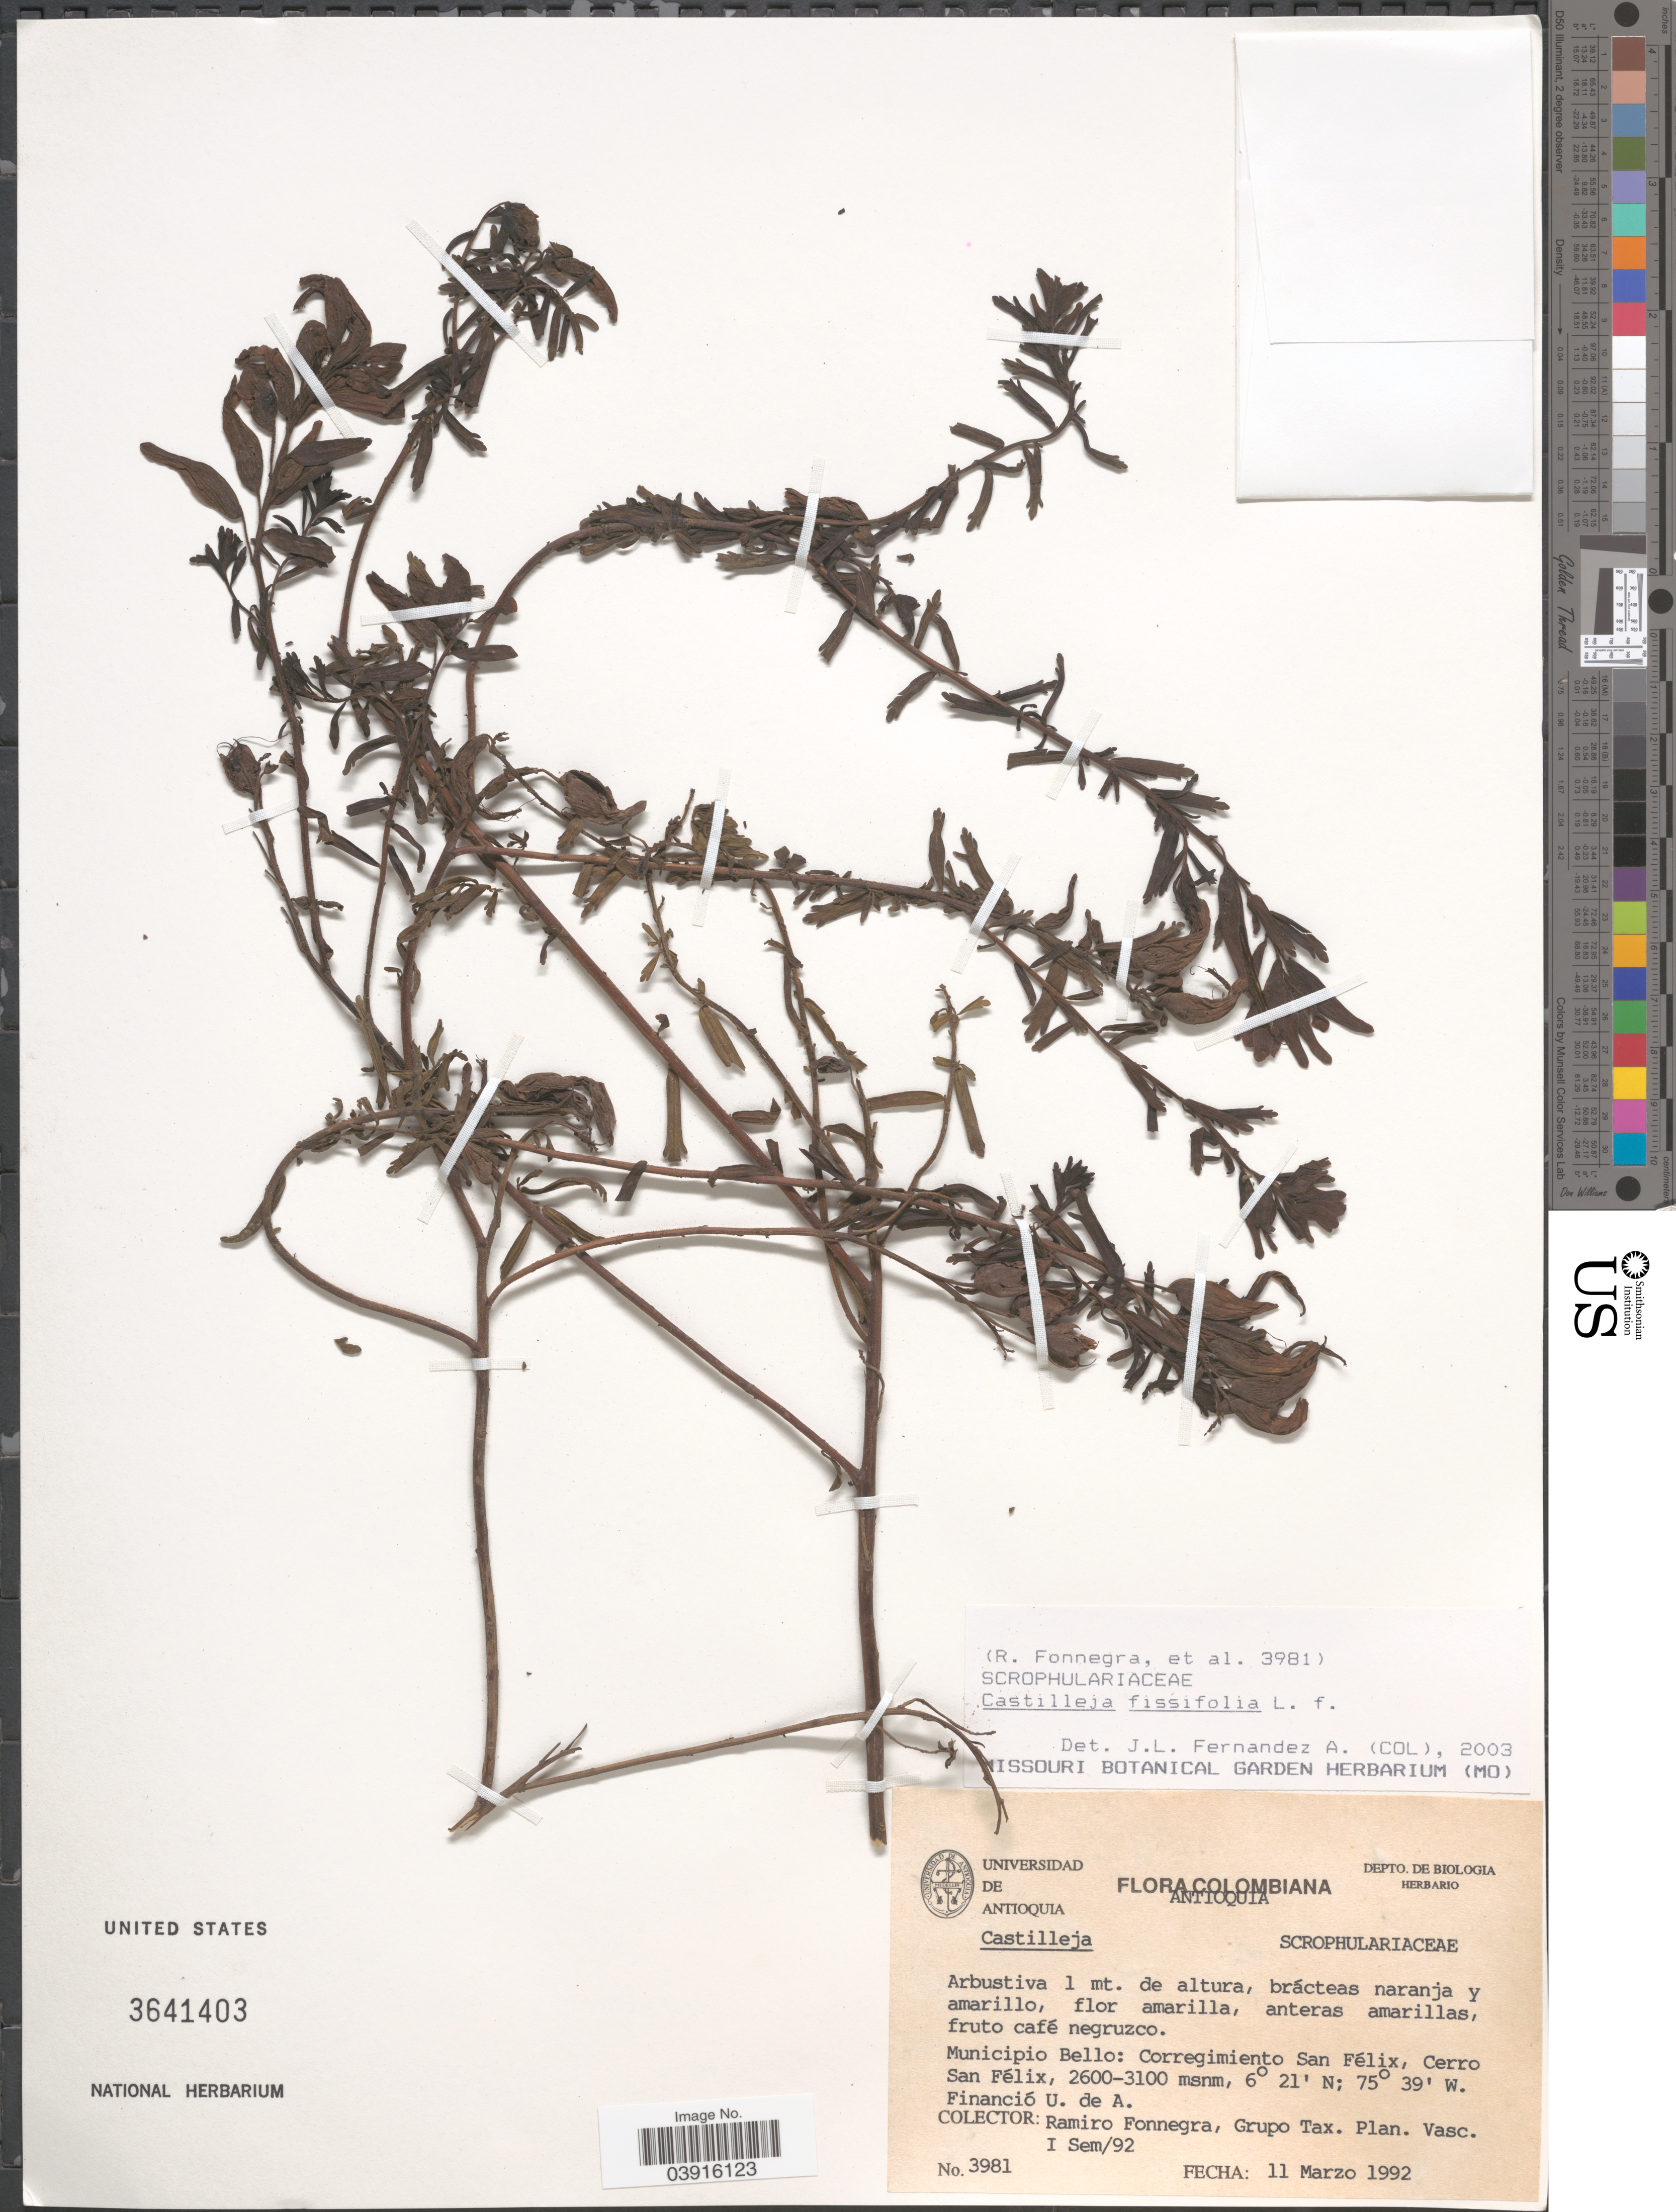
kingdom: Plantae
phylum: Tracheophyta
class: Magnoliopsida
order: Lamiales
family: Orobanchaceae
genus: Castilleja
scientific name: Castilleja fissifolia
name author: L. f.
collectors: R. Fonnegra G.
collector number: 3981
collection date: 1992-03-11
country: Colombia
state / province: Antioquia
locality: Municipio Bello: Corregimiento San Félix, Cerro San Félix. Financió U. de A.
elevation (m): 2600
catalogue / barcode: US 3641403